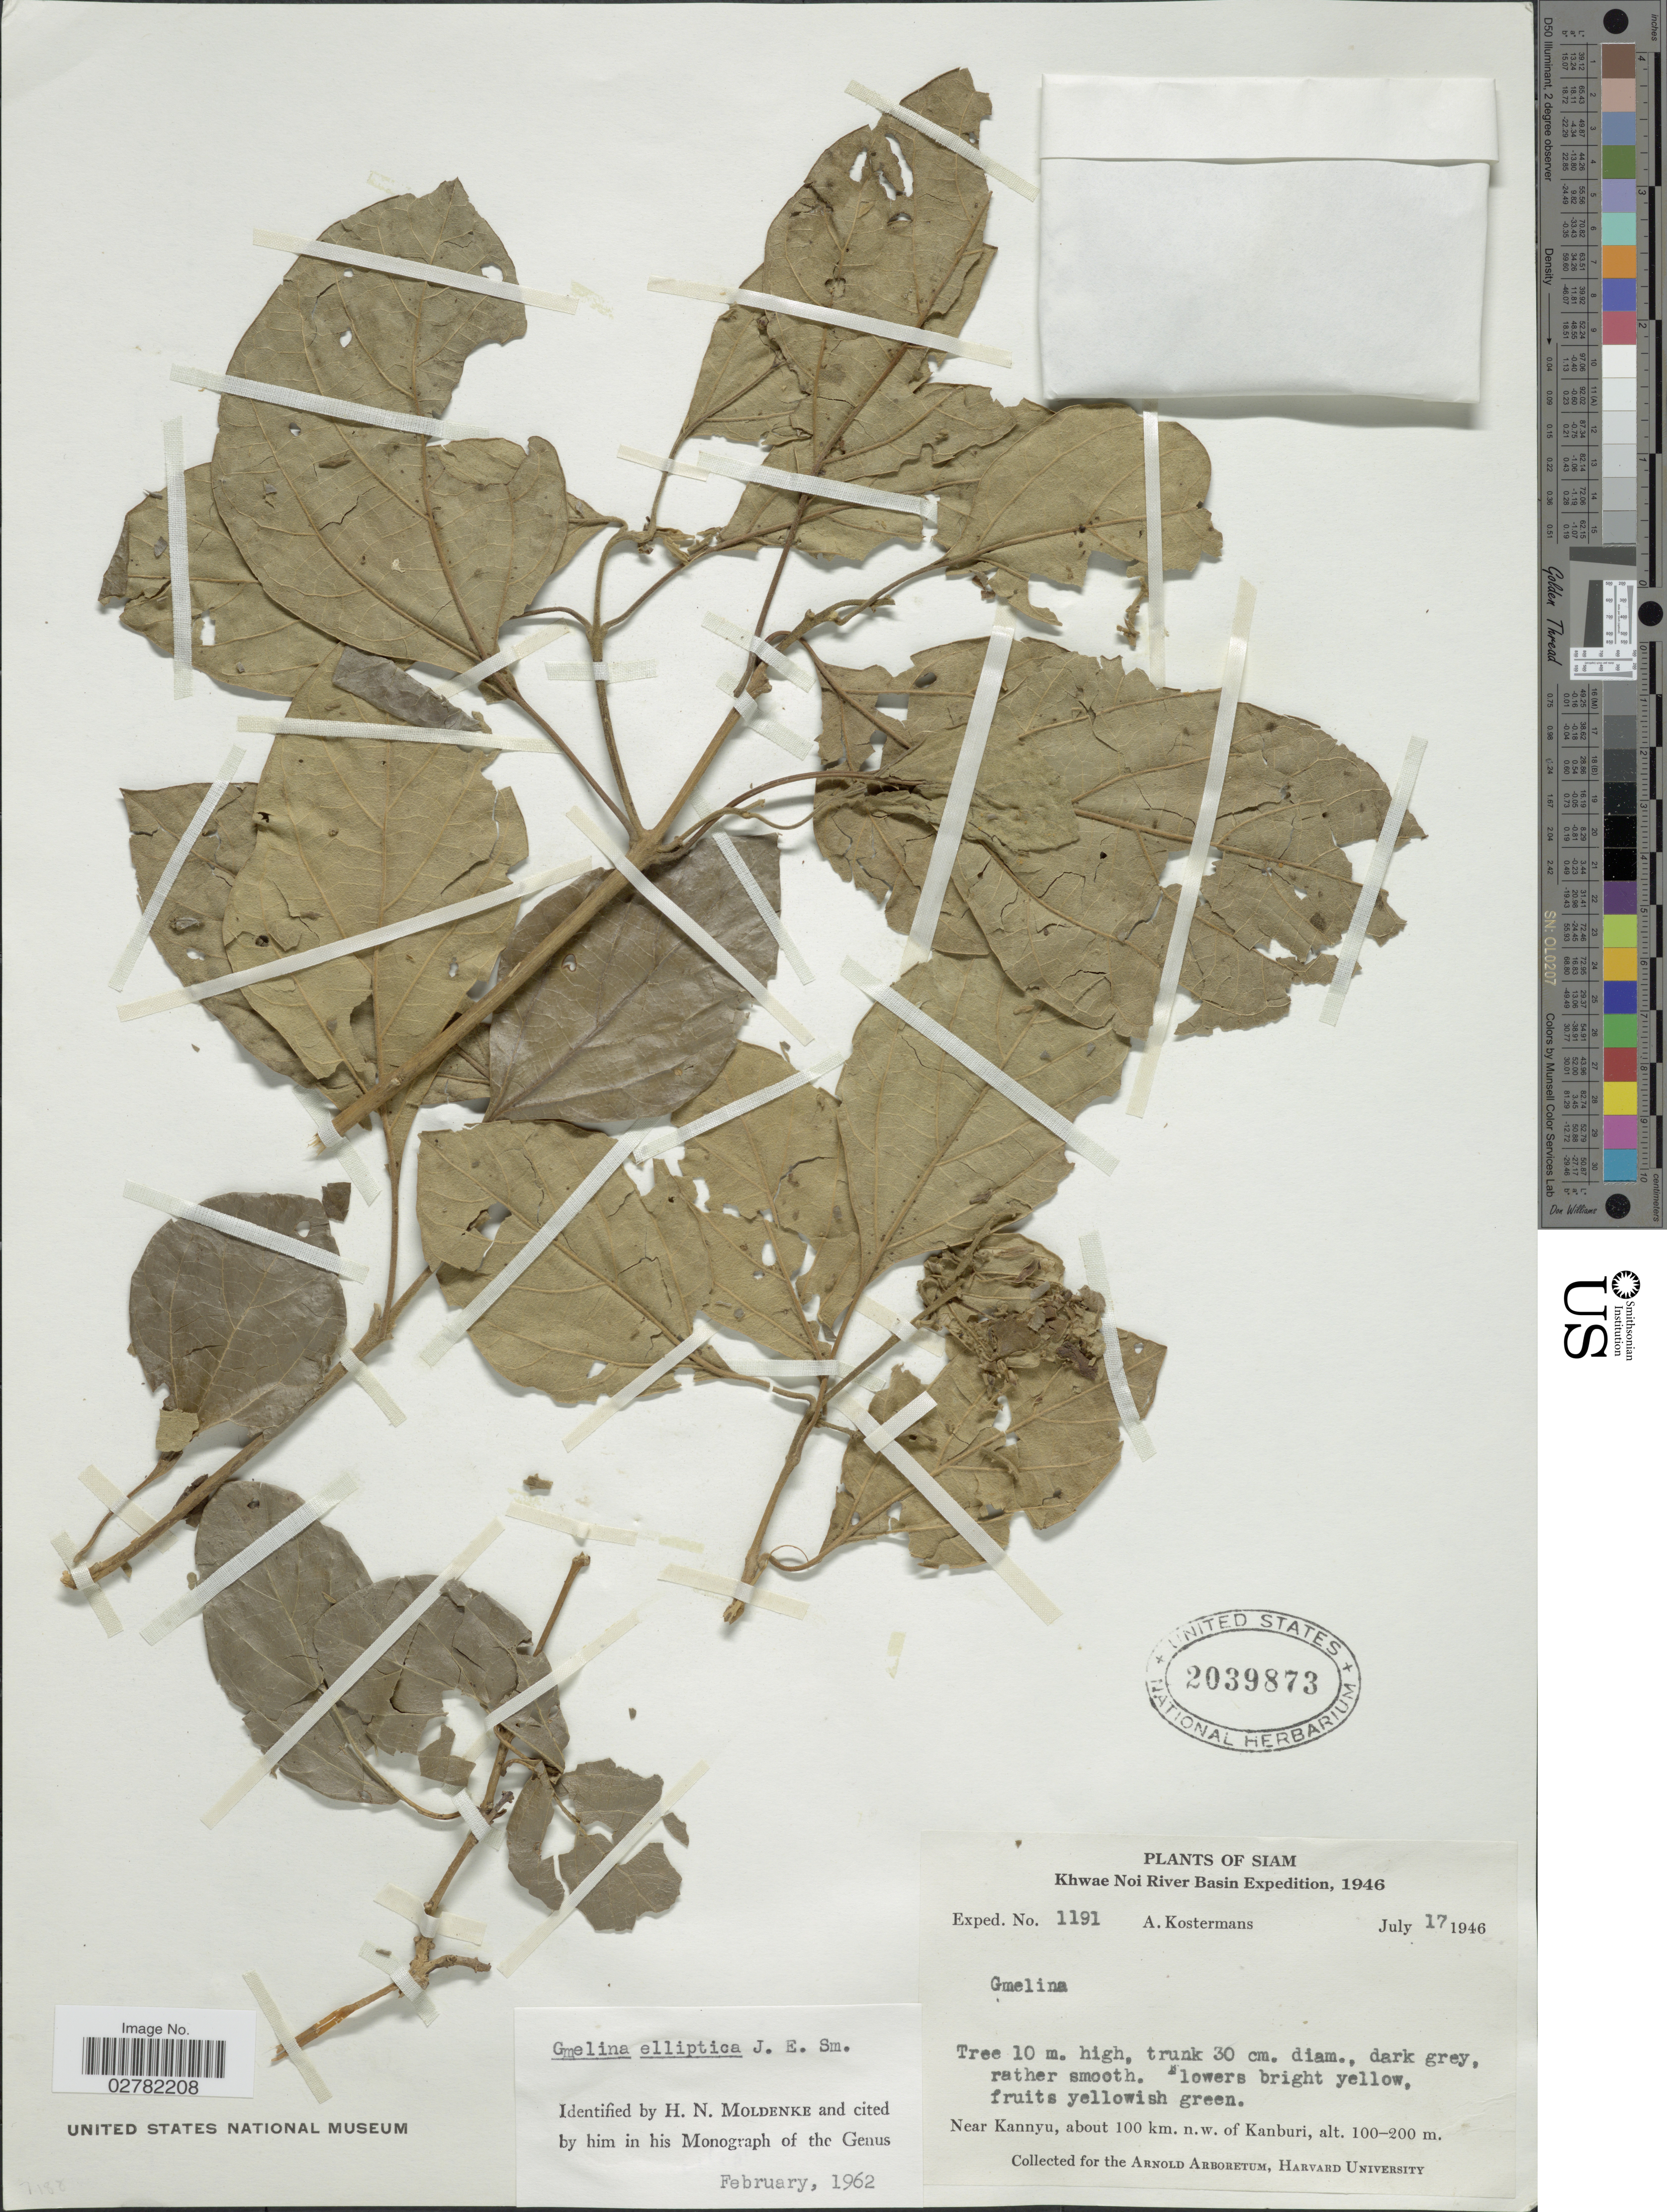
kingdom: Plantae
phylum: Tracheophyta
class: Magnoliopsida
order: Lamiales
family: Lamiaceae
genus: Gmelina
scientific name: Gmelina elliptica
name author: Sm.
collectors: A. J. G. Kostermans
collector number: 1191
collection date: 1946-07-17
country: Thailand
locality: Siam. Khwae Noi River Basin. Near Kannyu, about 100 km. n.w. of Kanburi.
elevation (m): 100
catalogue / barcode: US 2039873